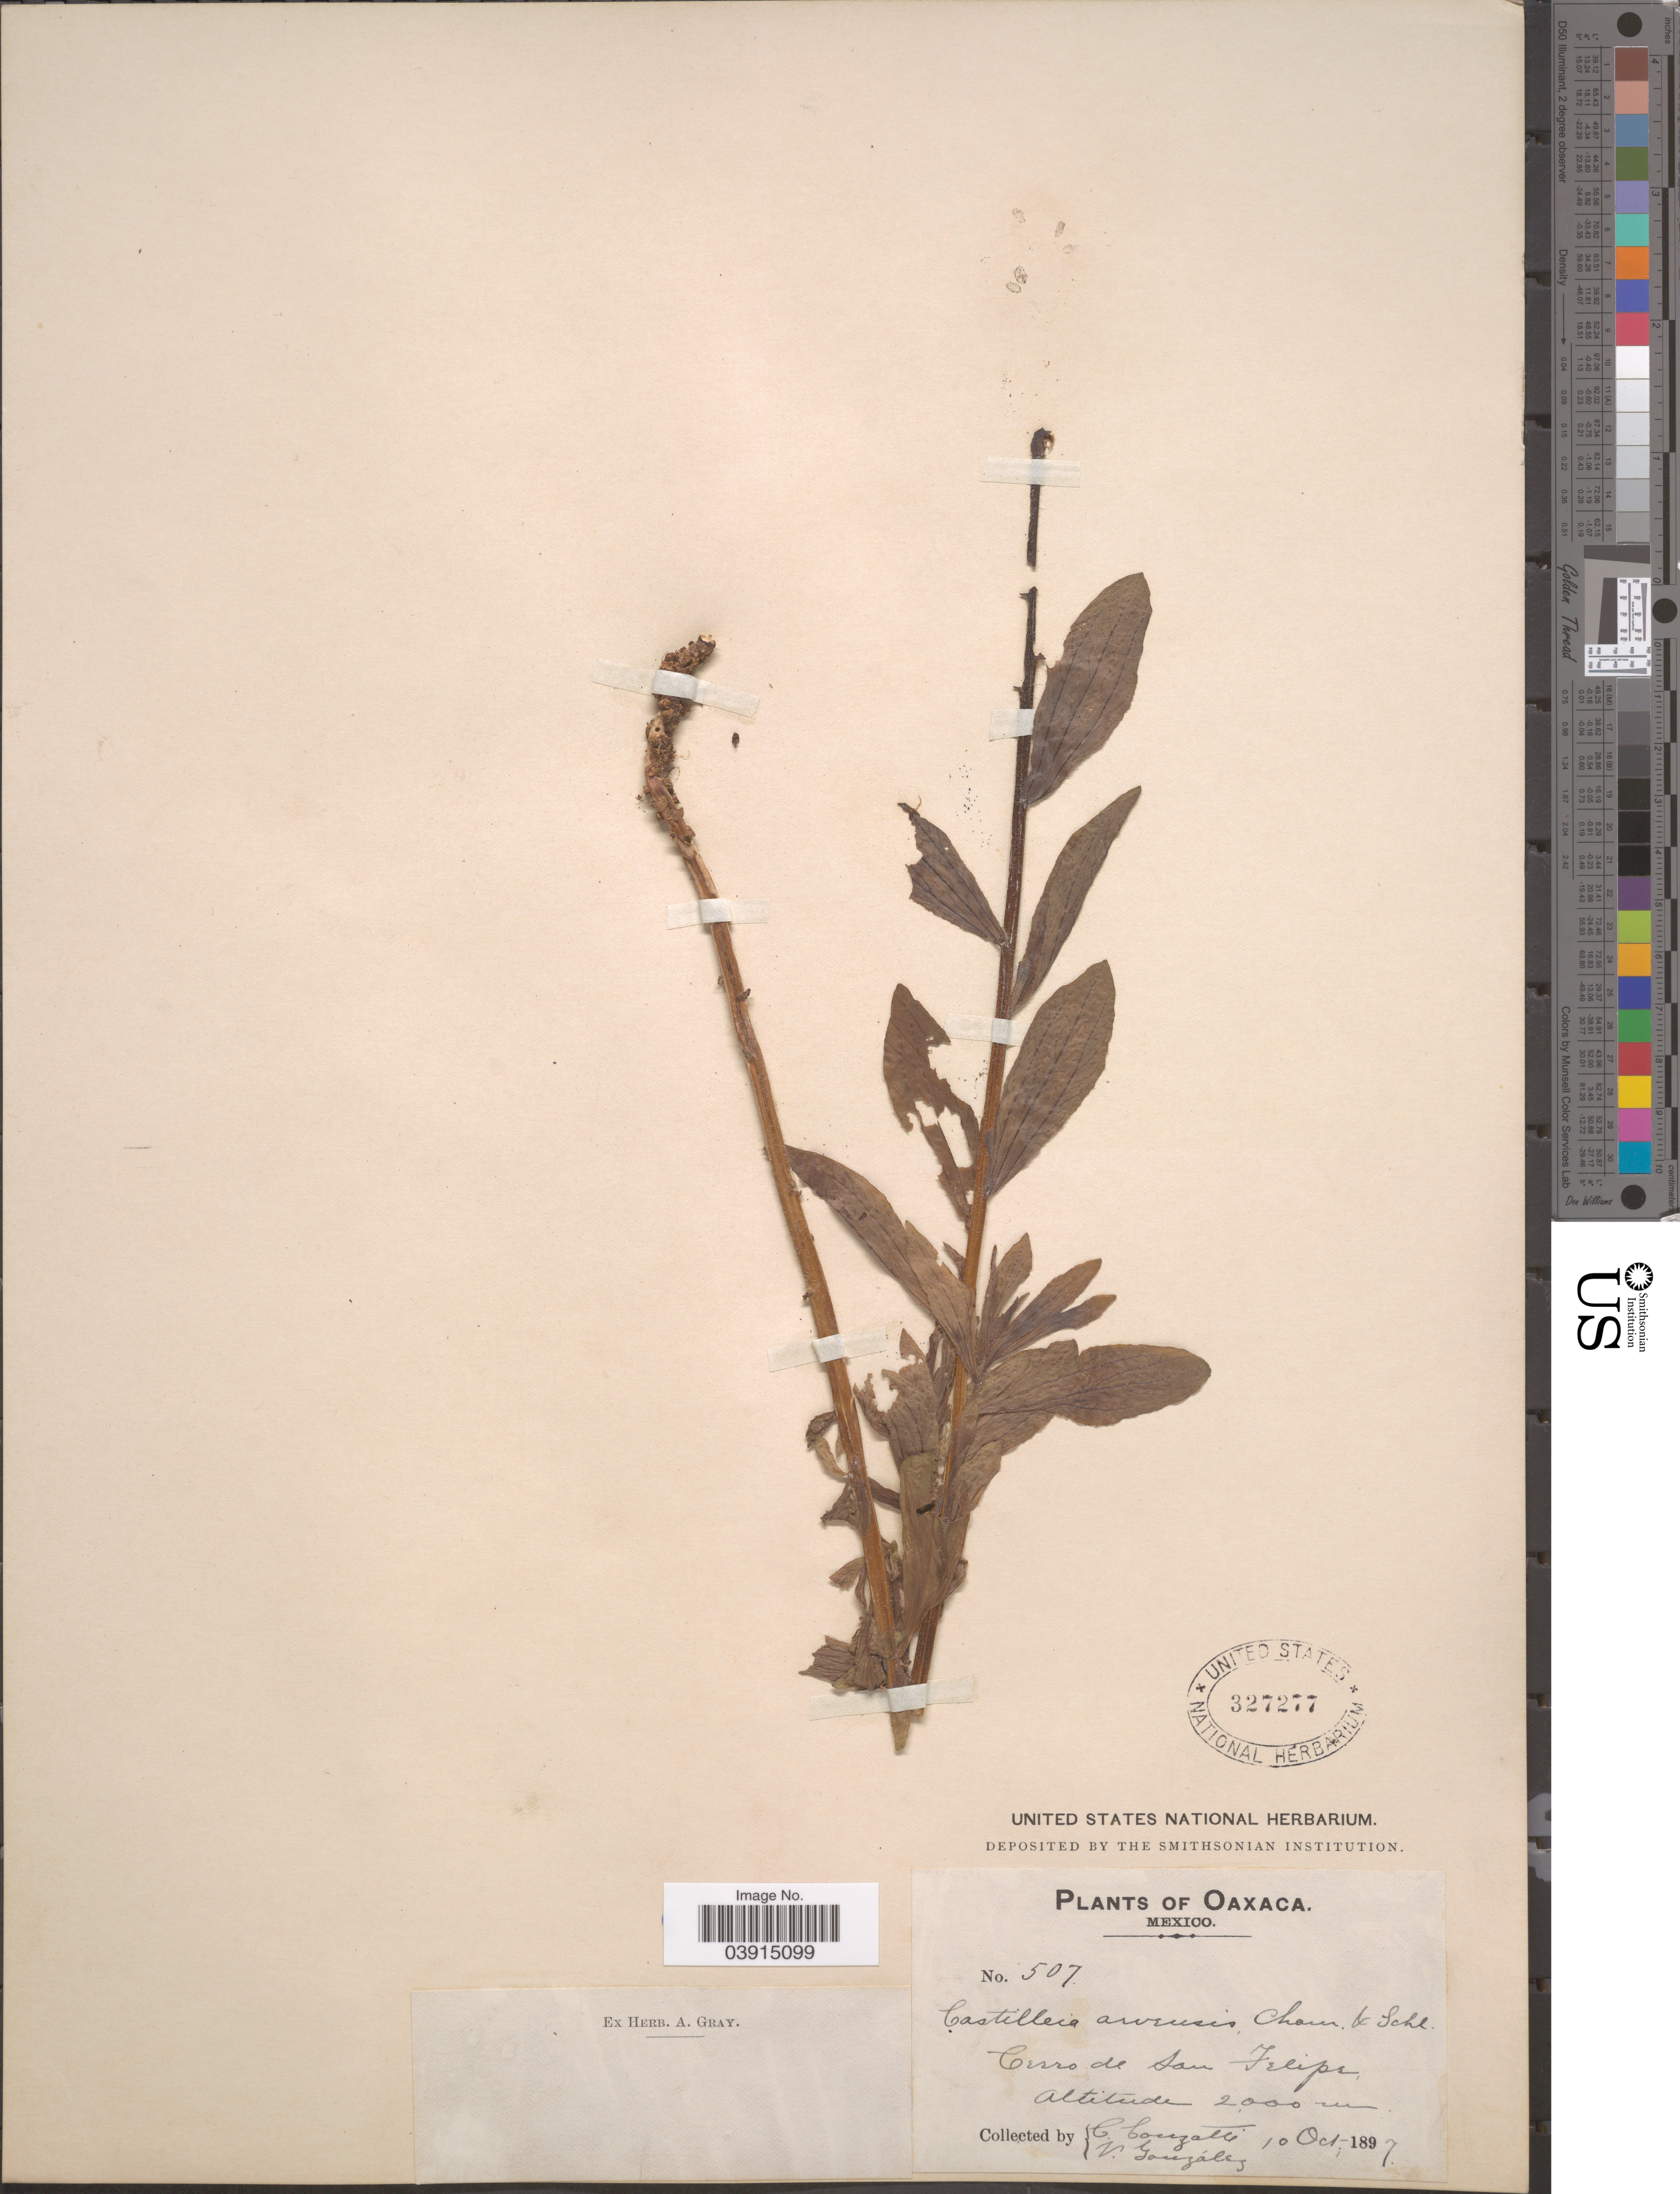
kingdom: Plantae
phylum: Tracheophyta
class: Magnoliopsida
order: Lamiales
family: Orobanchaceae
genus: Castilleja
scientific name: Castilleja arvensis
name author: Schltdl. & Cham.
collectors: C. Conzatti & V. González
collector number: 507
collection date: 1897-10-10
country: Mexico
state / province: Oaxaca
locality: Cerro de San Felipe.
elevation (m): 2000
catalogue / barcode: US 327277